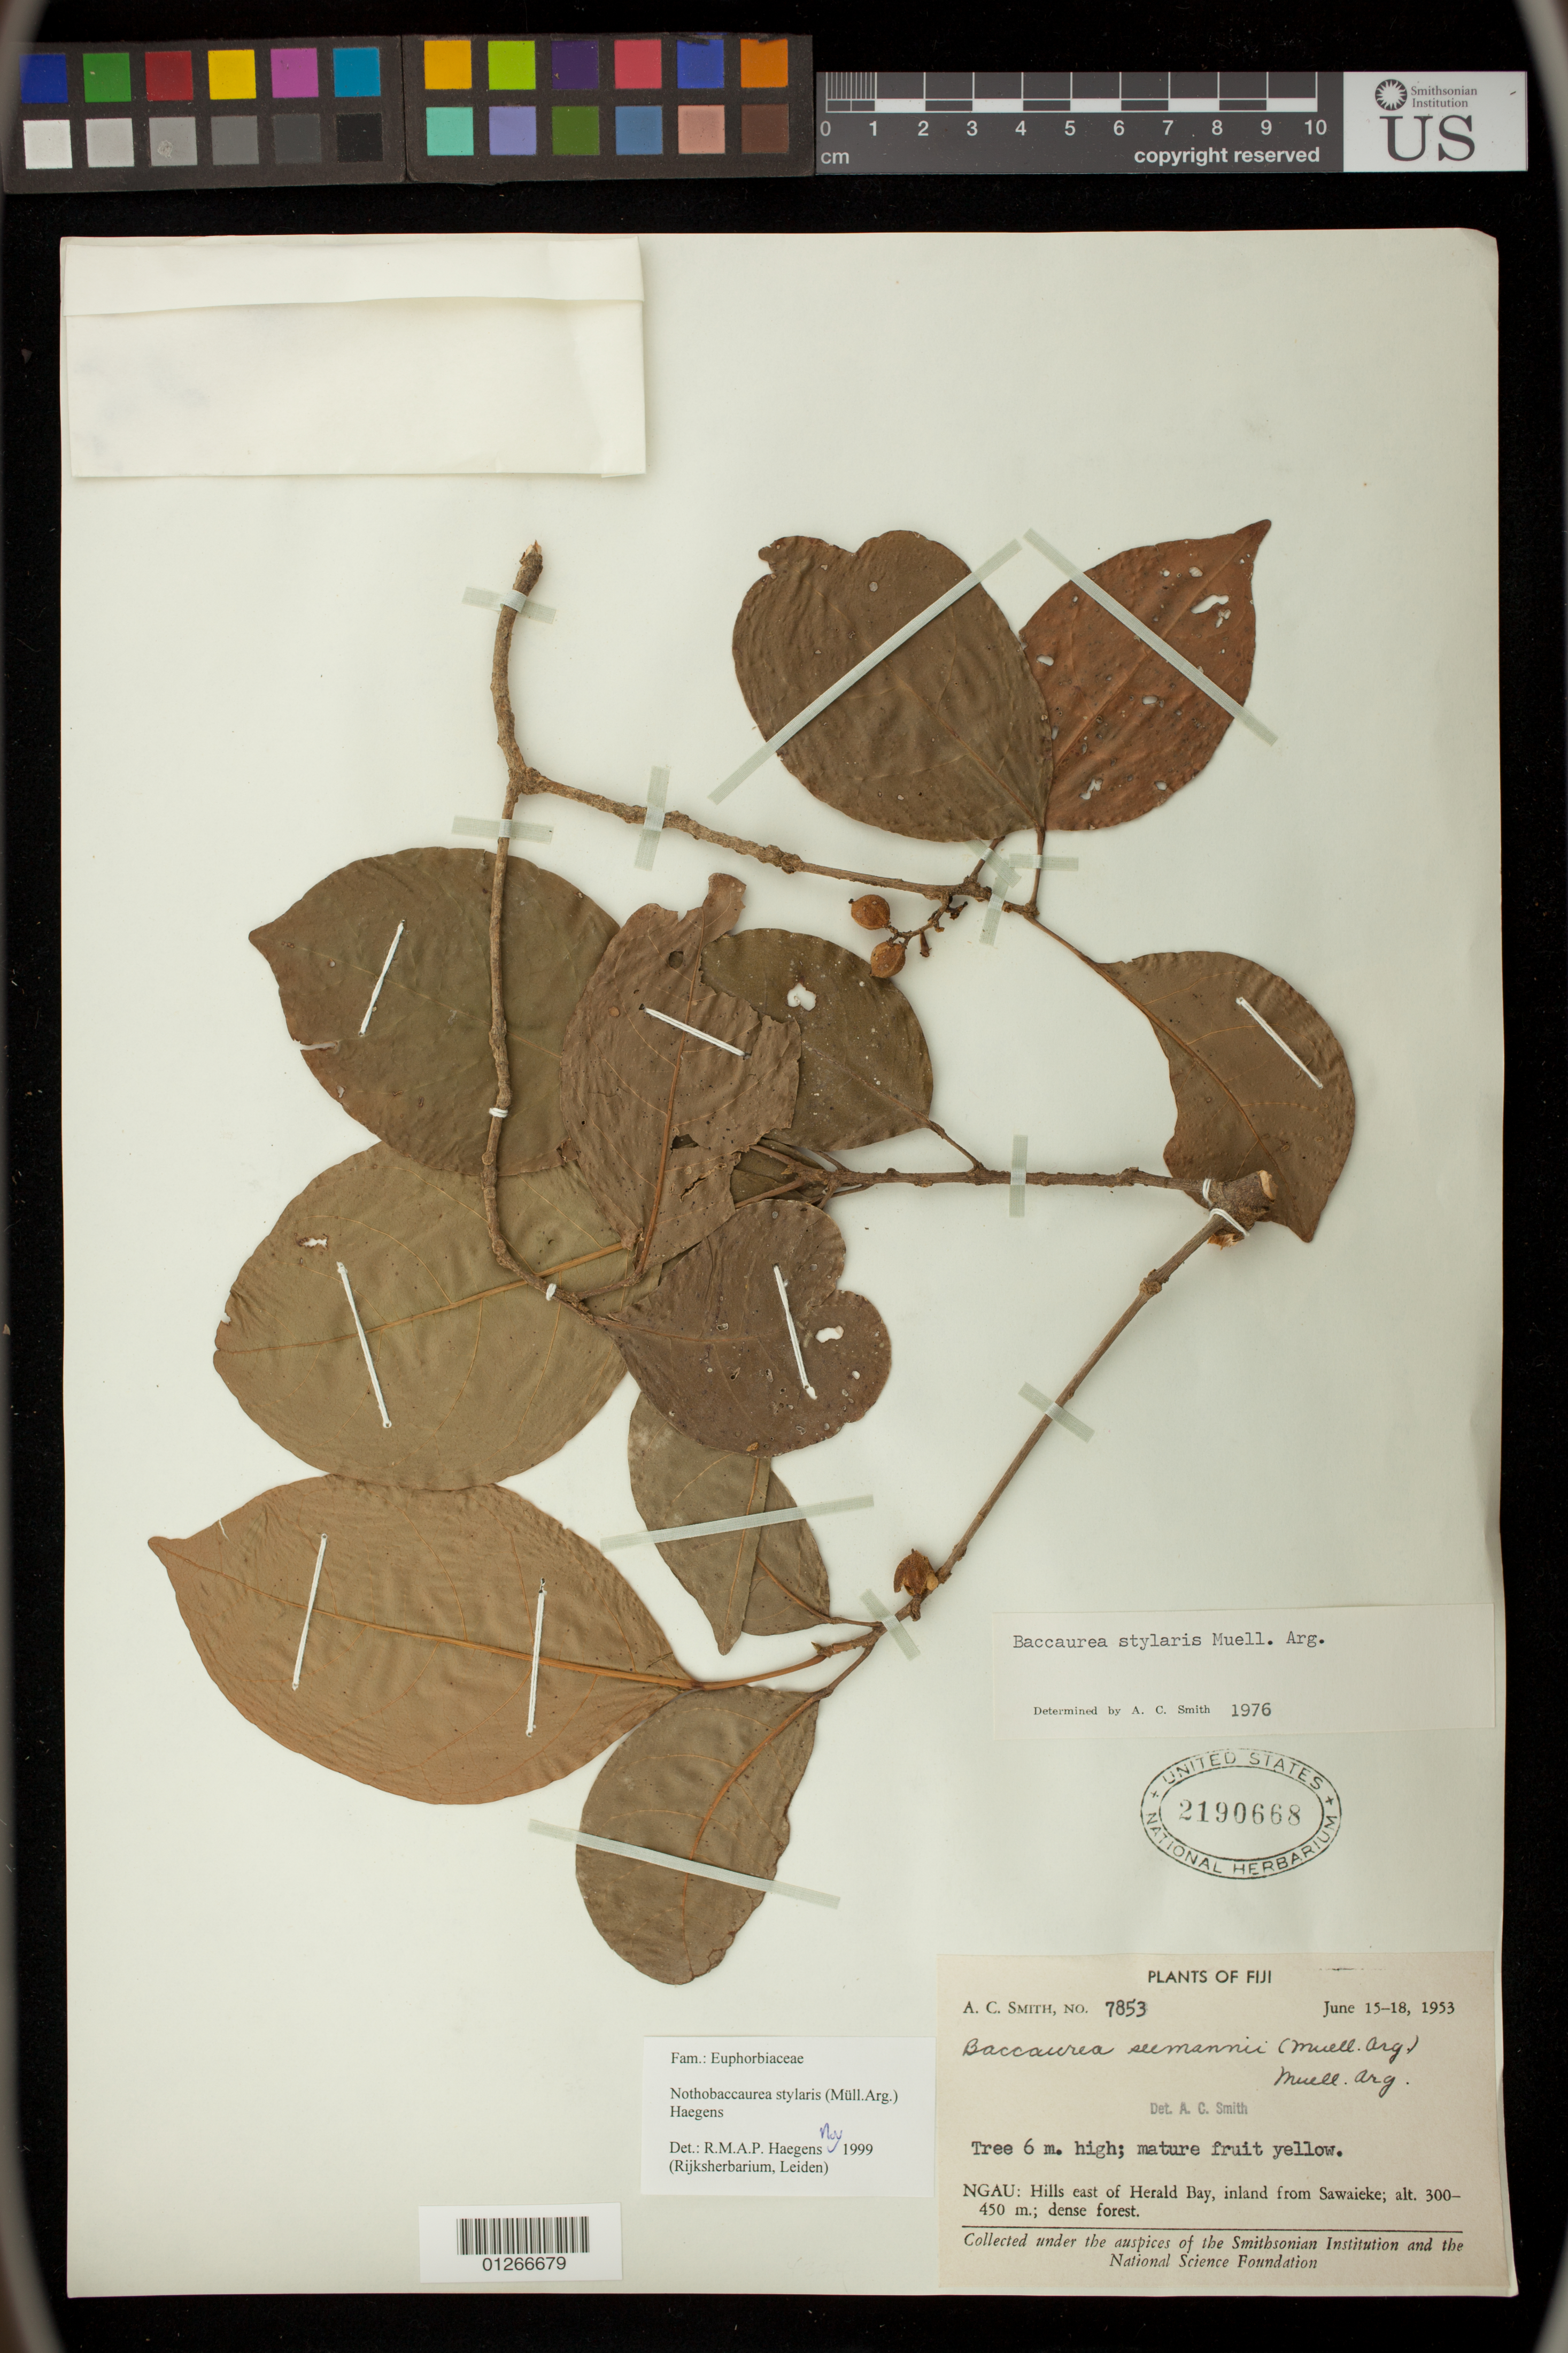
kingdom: Plantae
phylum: Tracheophyta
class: Magnoliopsida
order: Malpighiales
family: Phyllanthaceae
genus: Nothobaccaurea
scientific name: Nothobaccaurea stylaris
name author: (Müll. Arg.) Haegens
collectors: A. C. Smith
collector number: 7853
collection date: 1953-06-15/1953-06-18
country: Fiji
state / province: Eastern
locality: Ngau: Hills east of Herald Bay, inland of Sawaieke.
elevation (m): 300